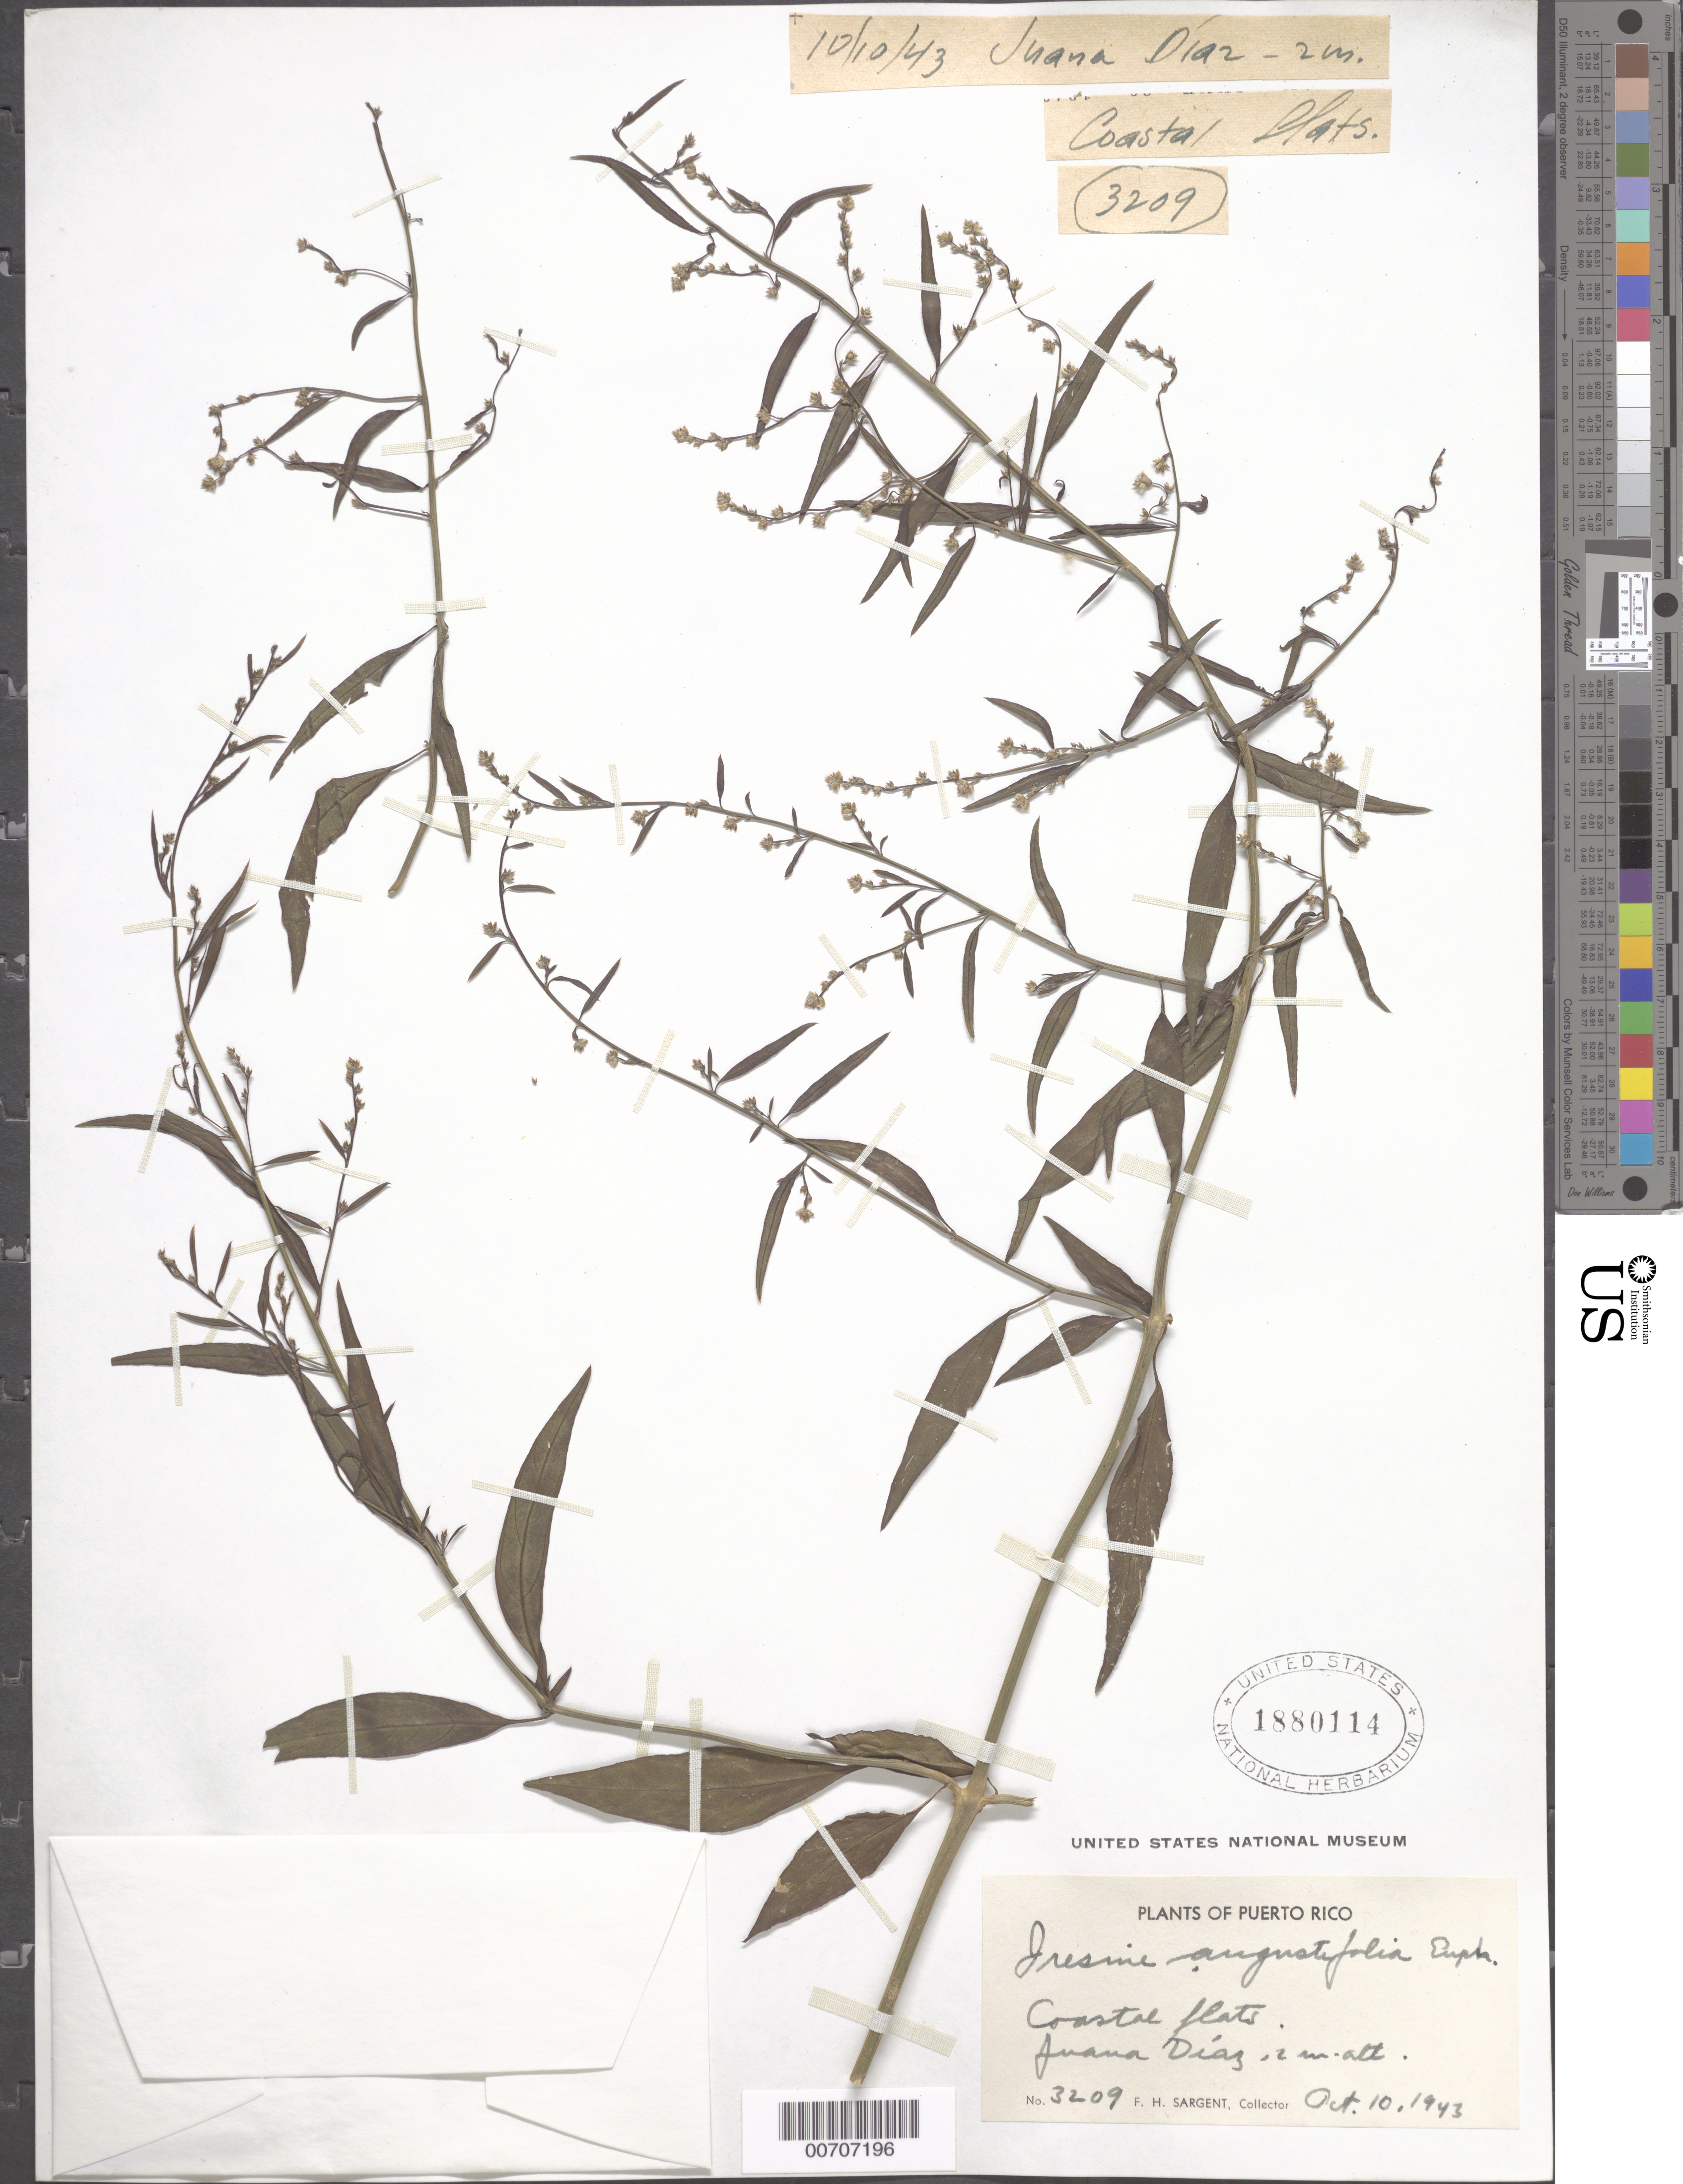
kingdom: Plantae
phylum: Tracheophyta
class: Magnoliopsida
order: Caryophyllales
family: Amaranthaceae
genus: Iresine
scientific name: Iresine angustifolia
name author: Euphrasén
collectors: F. H. Sargent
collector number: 3209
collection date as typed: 10 Oct 1943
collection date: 1943-10-10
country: Puerto Rico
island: Greater Antilles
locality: Juana Diaz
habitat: Coastal flats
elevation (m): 12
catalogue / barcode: US 1880114